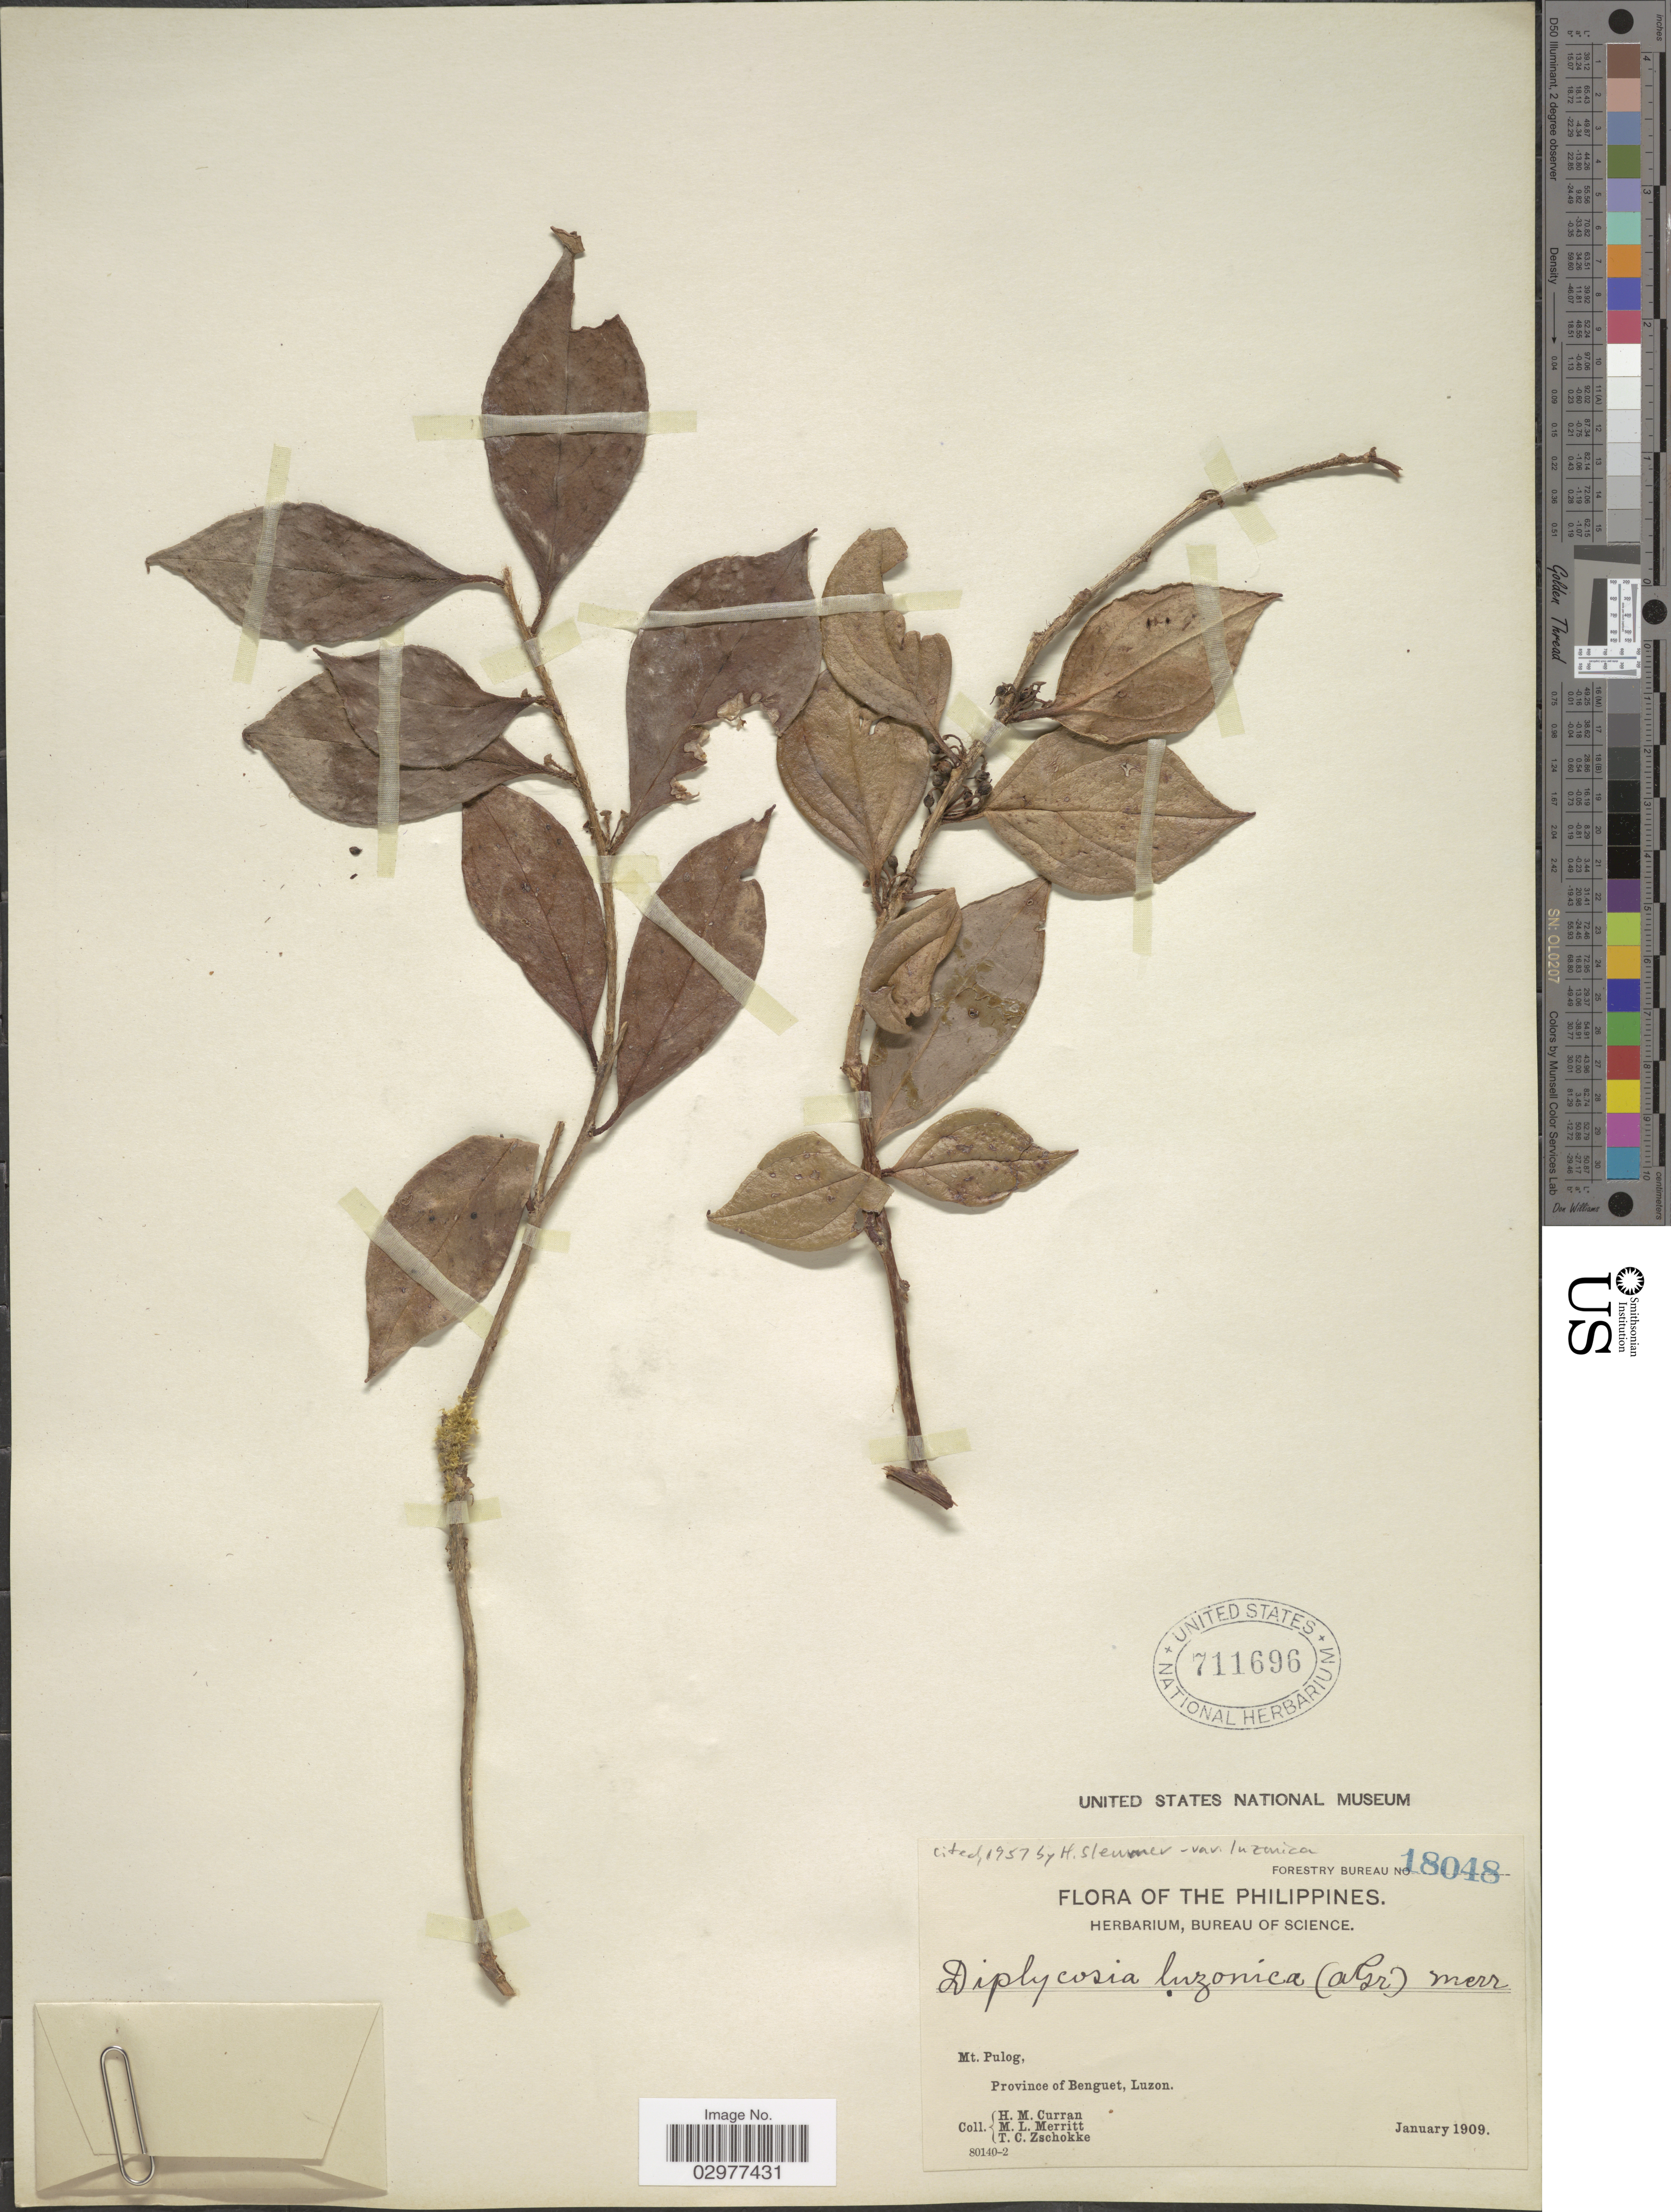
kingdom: Plantae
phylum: Tracheophyta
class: Magnoliopsida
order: Ericales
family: Ericaceae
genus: Diplycosia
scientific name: Diplycosia luzonica var. luzonica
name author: (A. Gray) Merr.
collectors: H. M. Curran, M. L. Merritt & T. C. Zschokke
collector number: Forestry Bureau 18048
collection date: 1909-01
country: Philippines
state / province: Cordillera (Administrative Region)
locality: Mt. Pulog, Province of Benguet, Luzon.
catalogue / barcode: US 711696